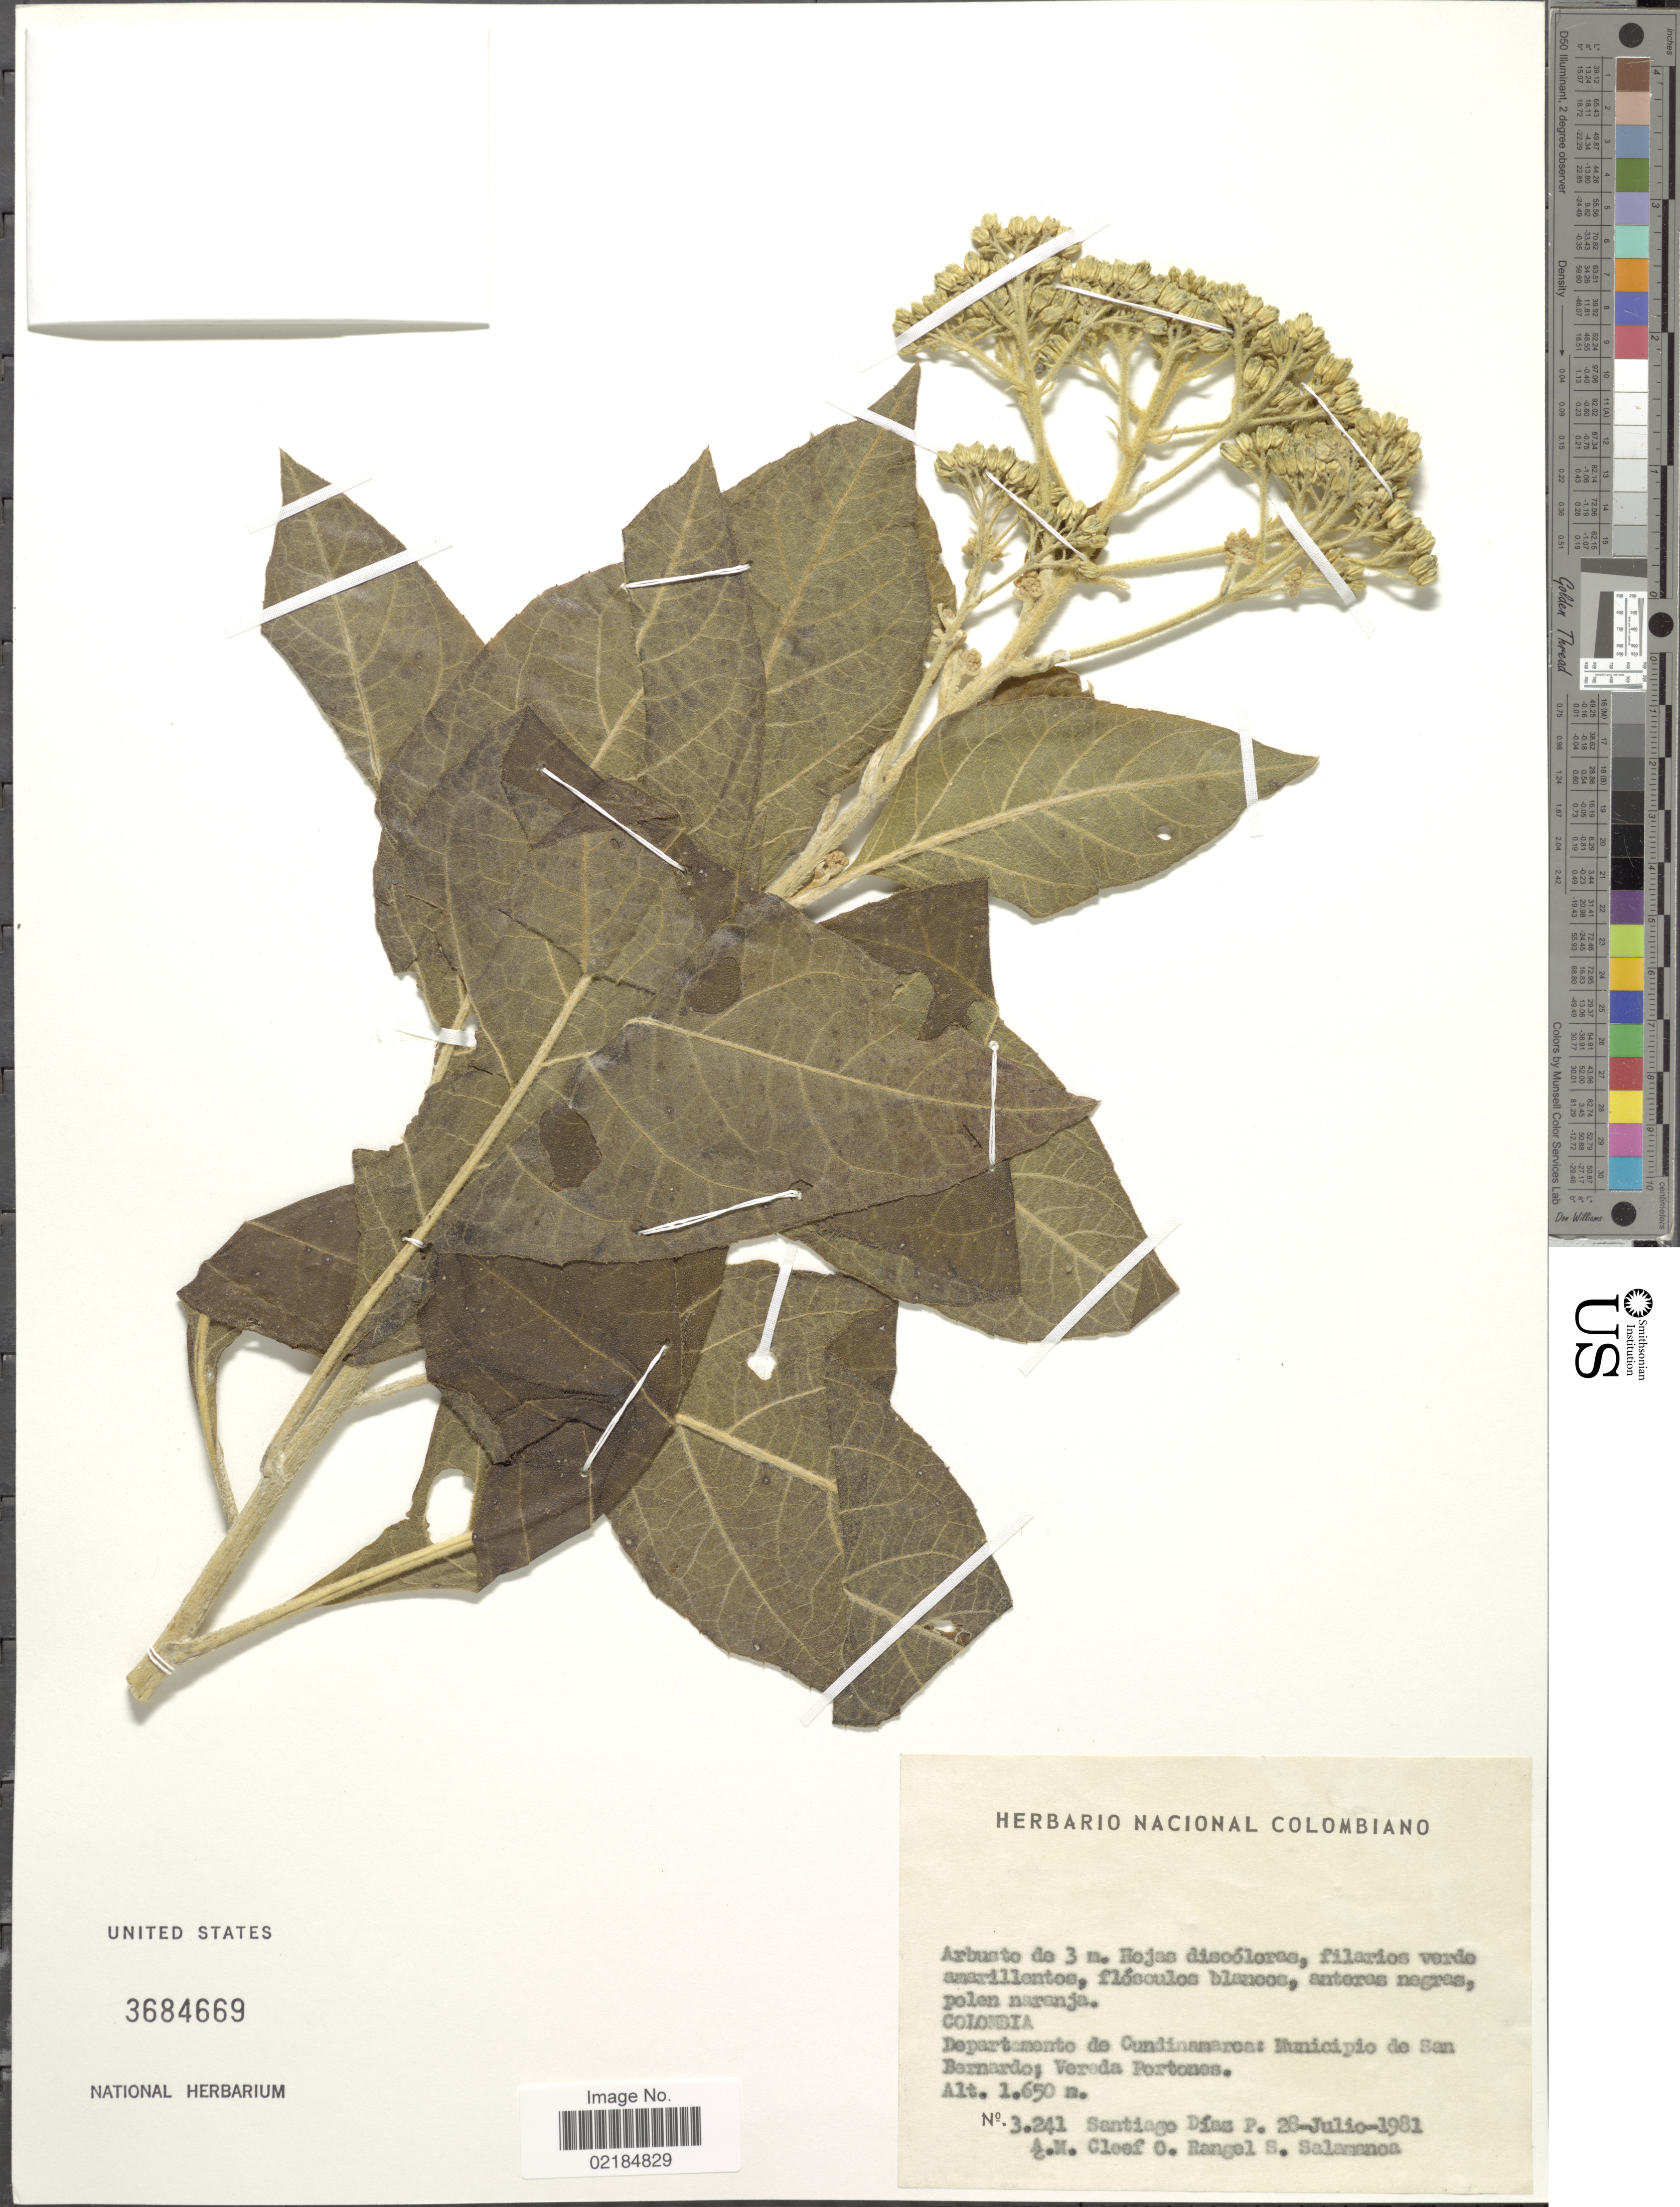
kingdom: Plantae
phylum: Tracheophyta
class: Magnoliopsida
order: Asterales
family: Asteraceae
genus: Verbesina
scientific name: Verbesina sp.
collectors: S. Díaz Píedrahíta, A. M. Cleef, O. Rangel & S. Salamanca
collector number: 3241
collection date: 1981-07-28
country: Colombia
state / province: Cundinamarca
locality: Departemento de Cundinamarca : Municipio de San Bernardo: Vereda Portones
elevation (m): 1650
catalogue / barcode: US 3684669